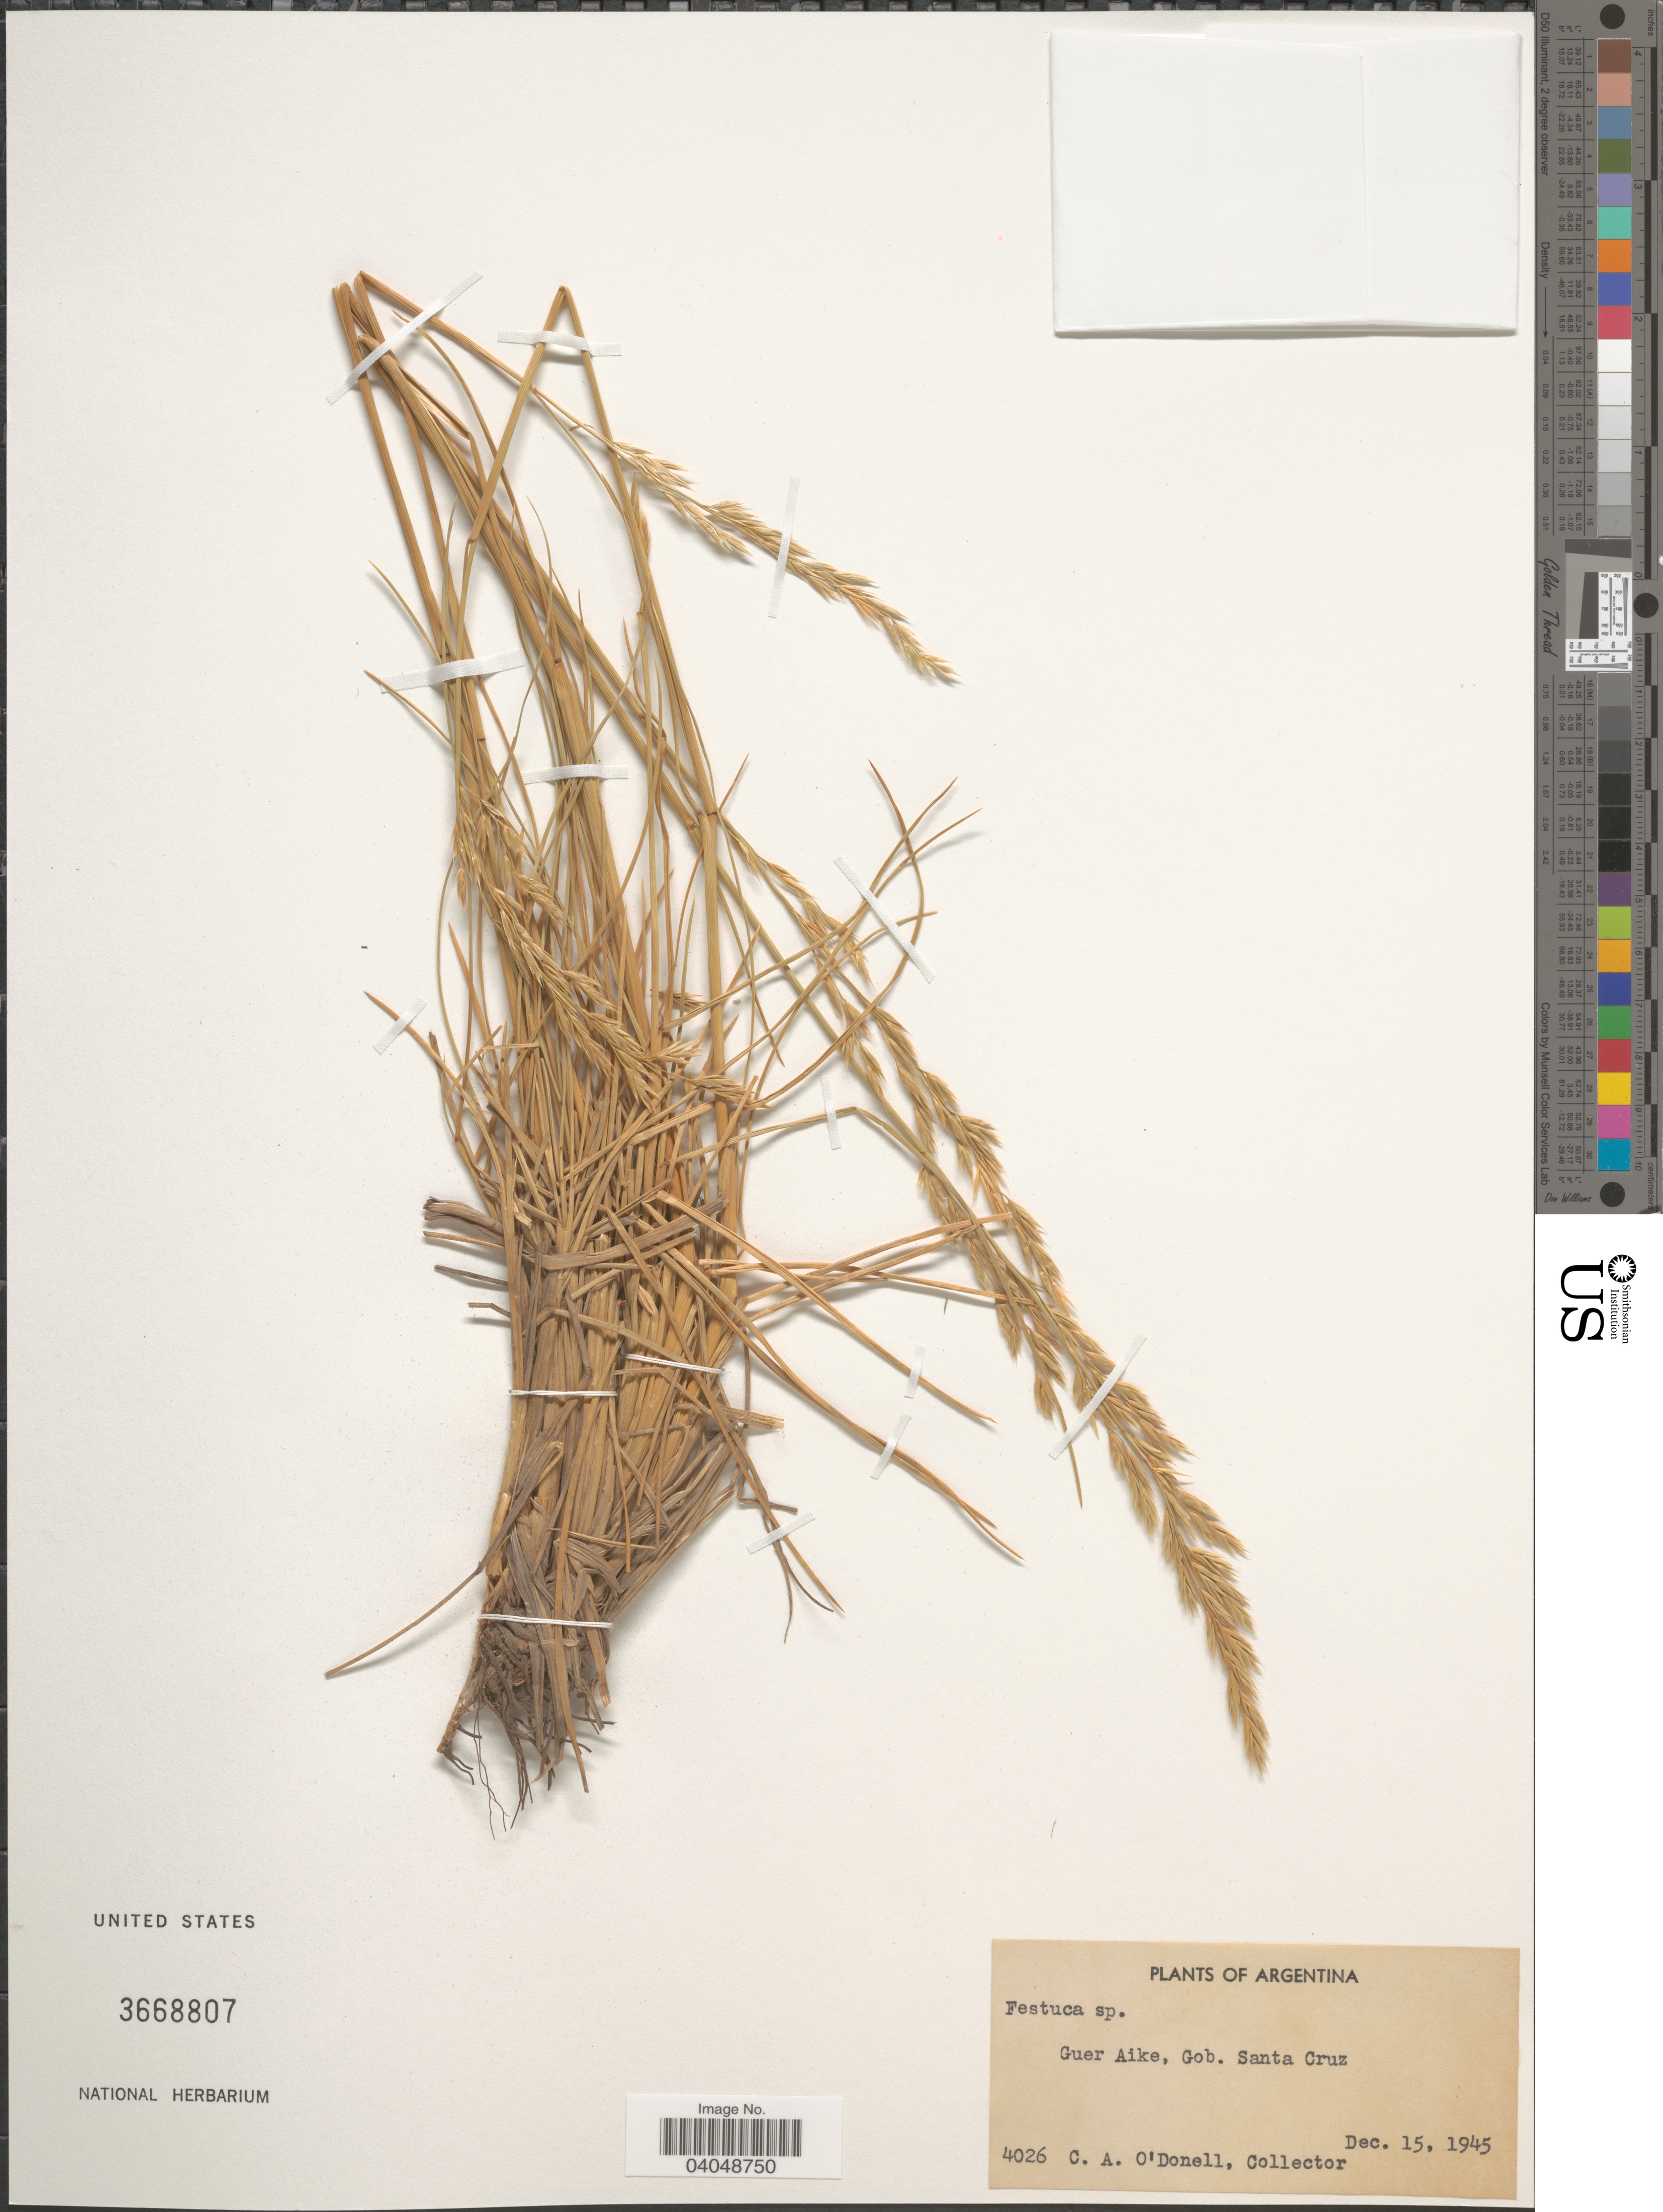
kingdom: Plantae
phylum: Tracheophyta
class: Liliopsida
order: Poales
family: Poaceae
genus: Festuca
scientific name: Festuca sp.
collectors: C. A. O'Donell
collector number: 4026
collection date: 1945-12-15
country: Argentina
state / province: Santa Cruz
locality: Guer Aike, Gob. Santa Cruz.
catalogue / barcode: US 3668807